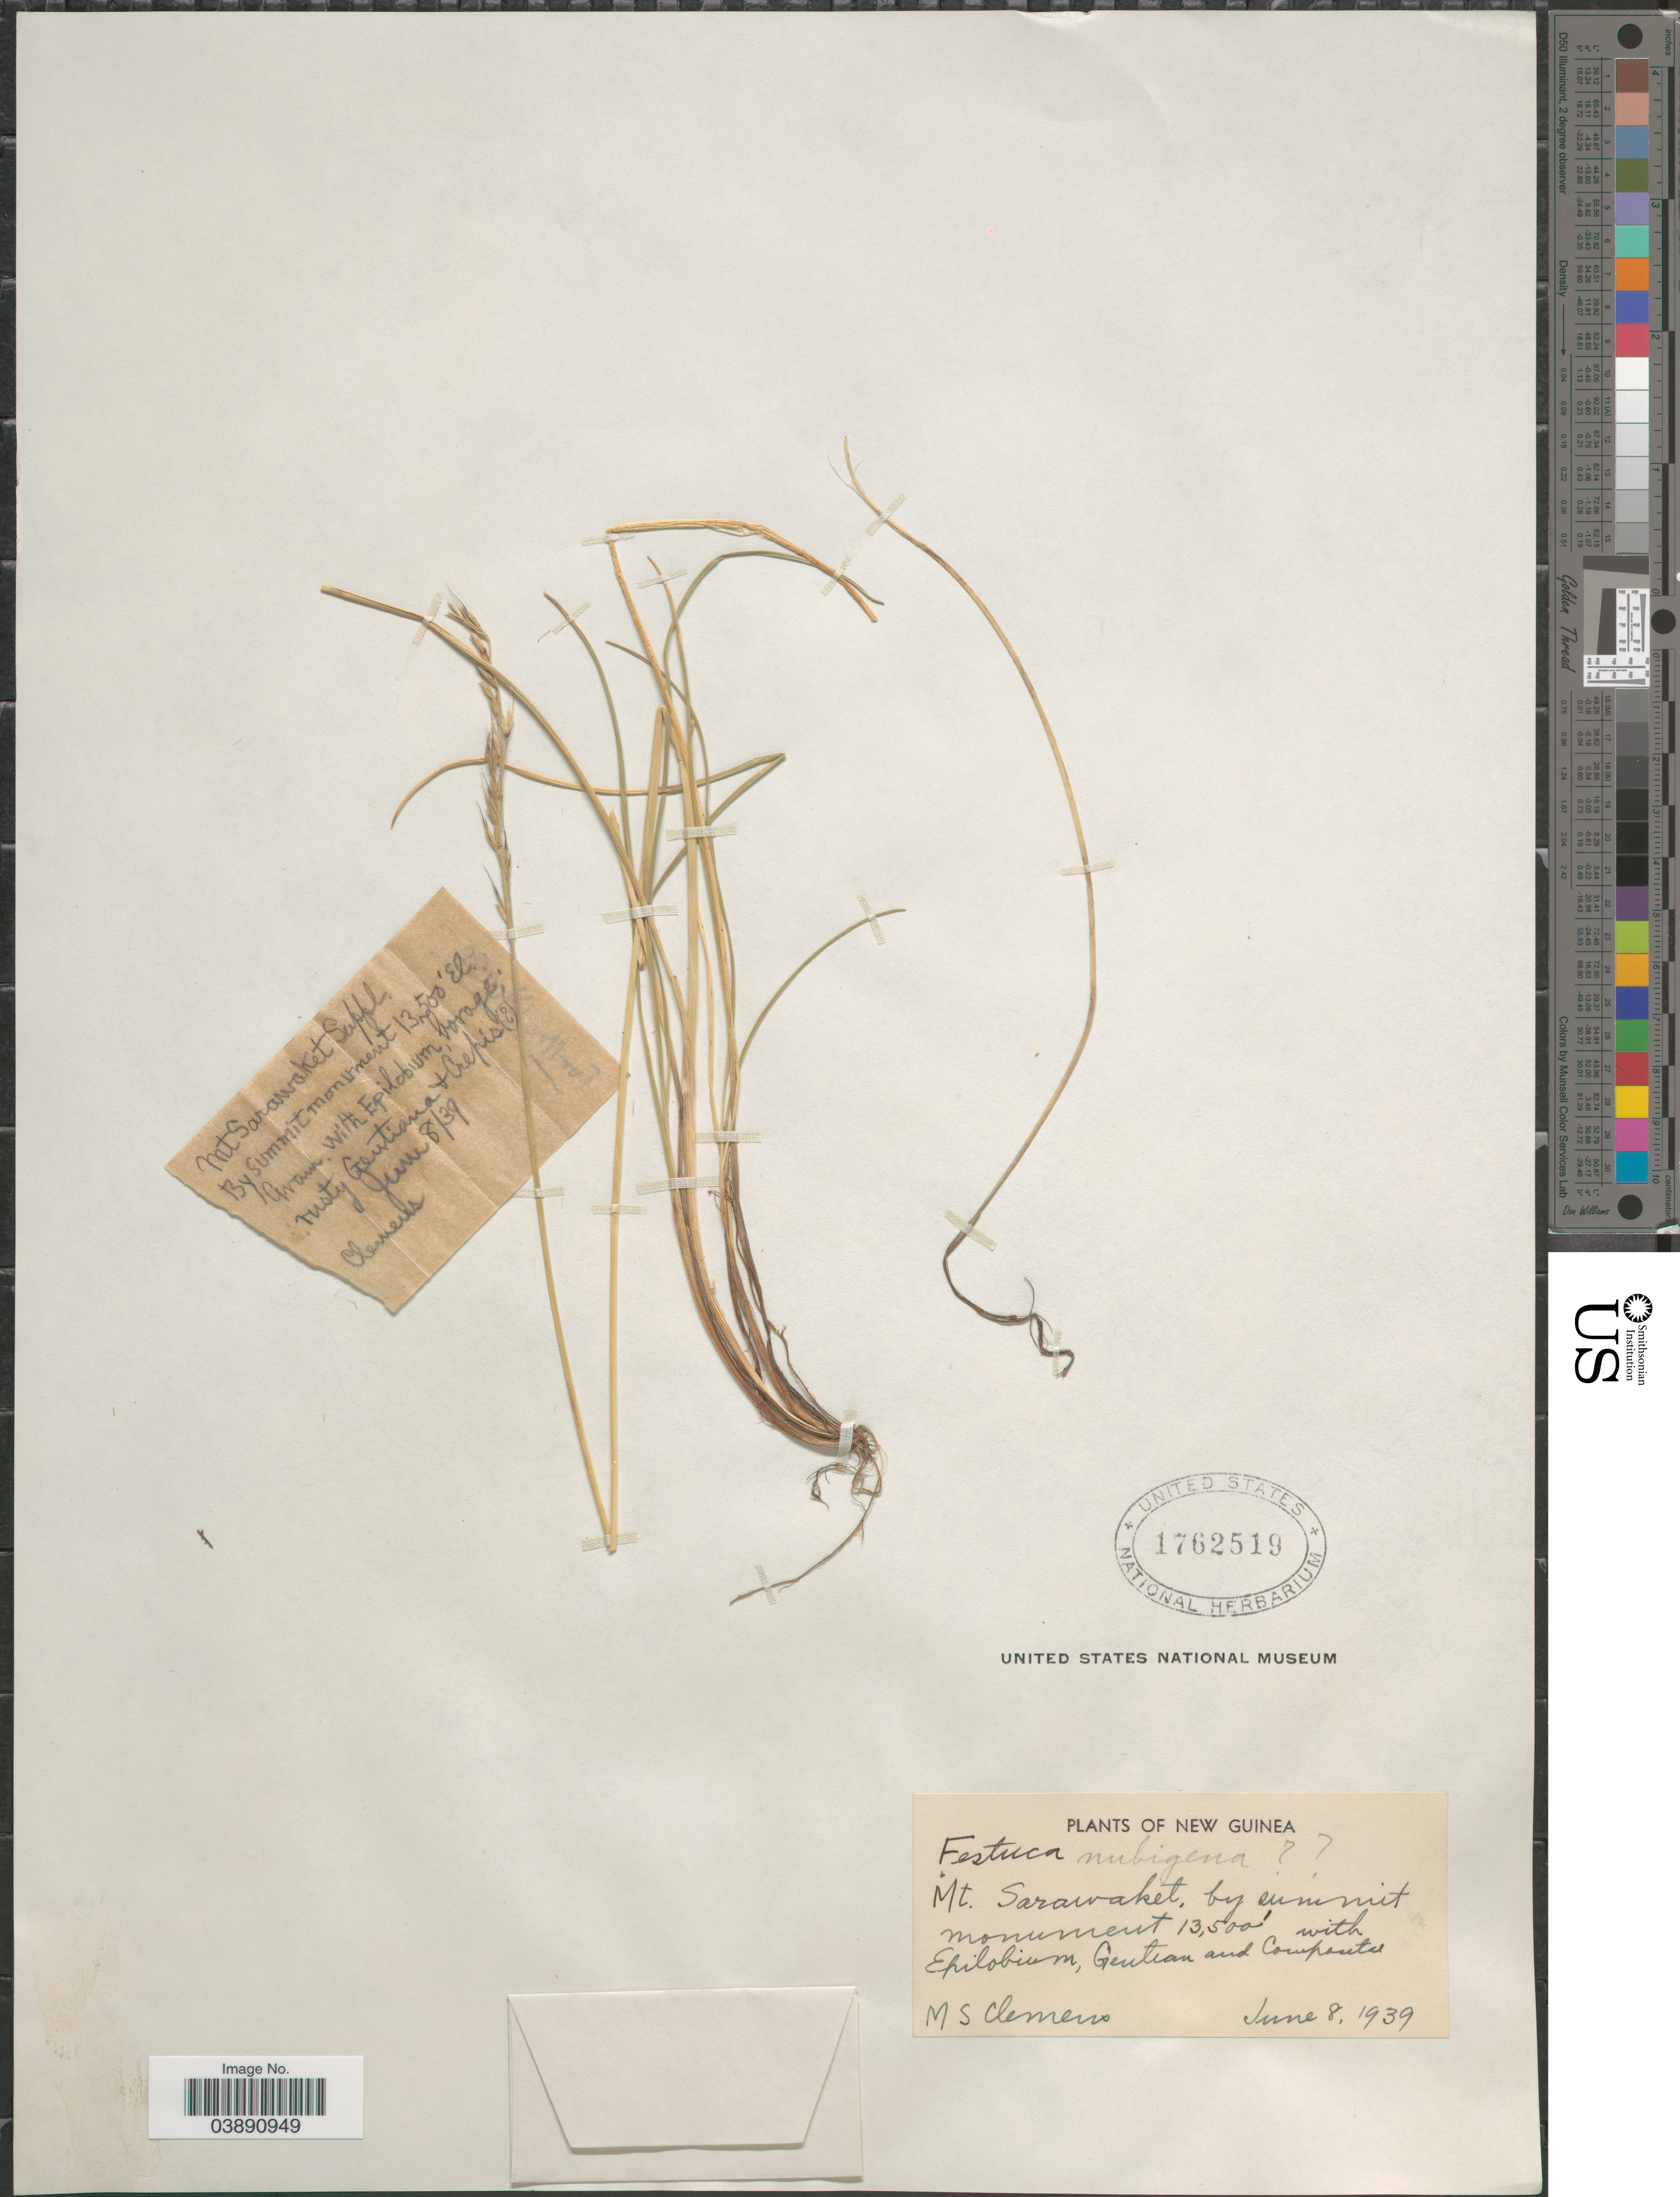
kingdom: Plantae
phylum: Tracheophyta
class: Liliopsida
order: Poales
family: Poaceae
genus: Festuca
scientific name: Festuca nubigena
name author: Jungh.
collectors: M. S. Clemens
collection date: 1939-06-08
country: Papua New Guinea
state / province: Morobe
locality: New Guinea. Mt. Sarawaket, by summit monument.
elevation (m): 4115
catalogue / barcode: US 1762519